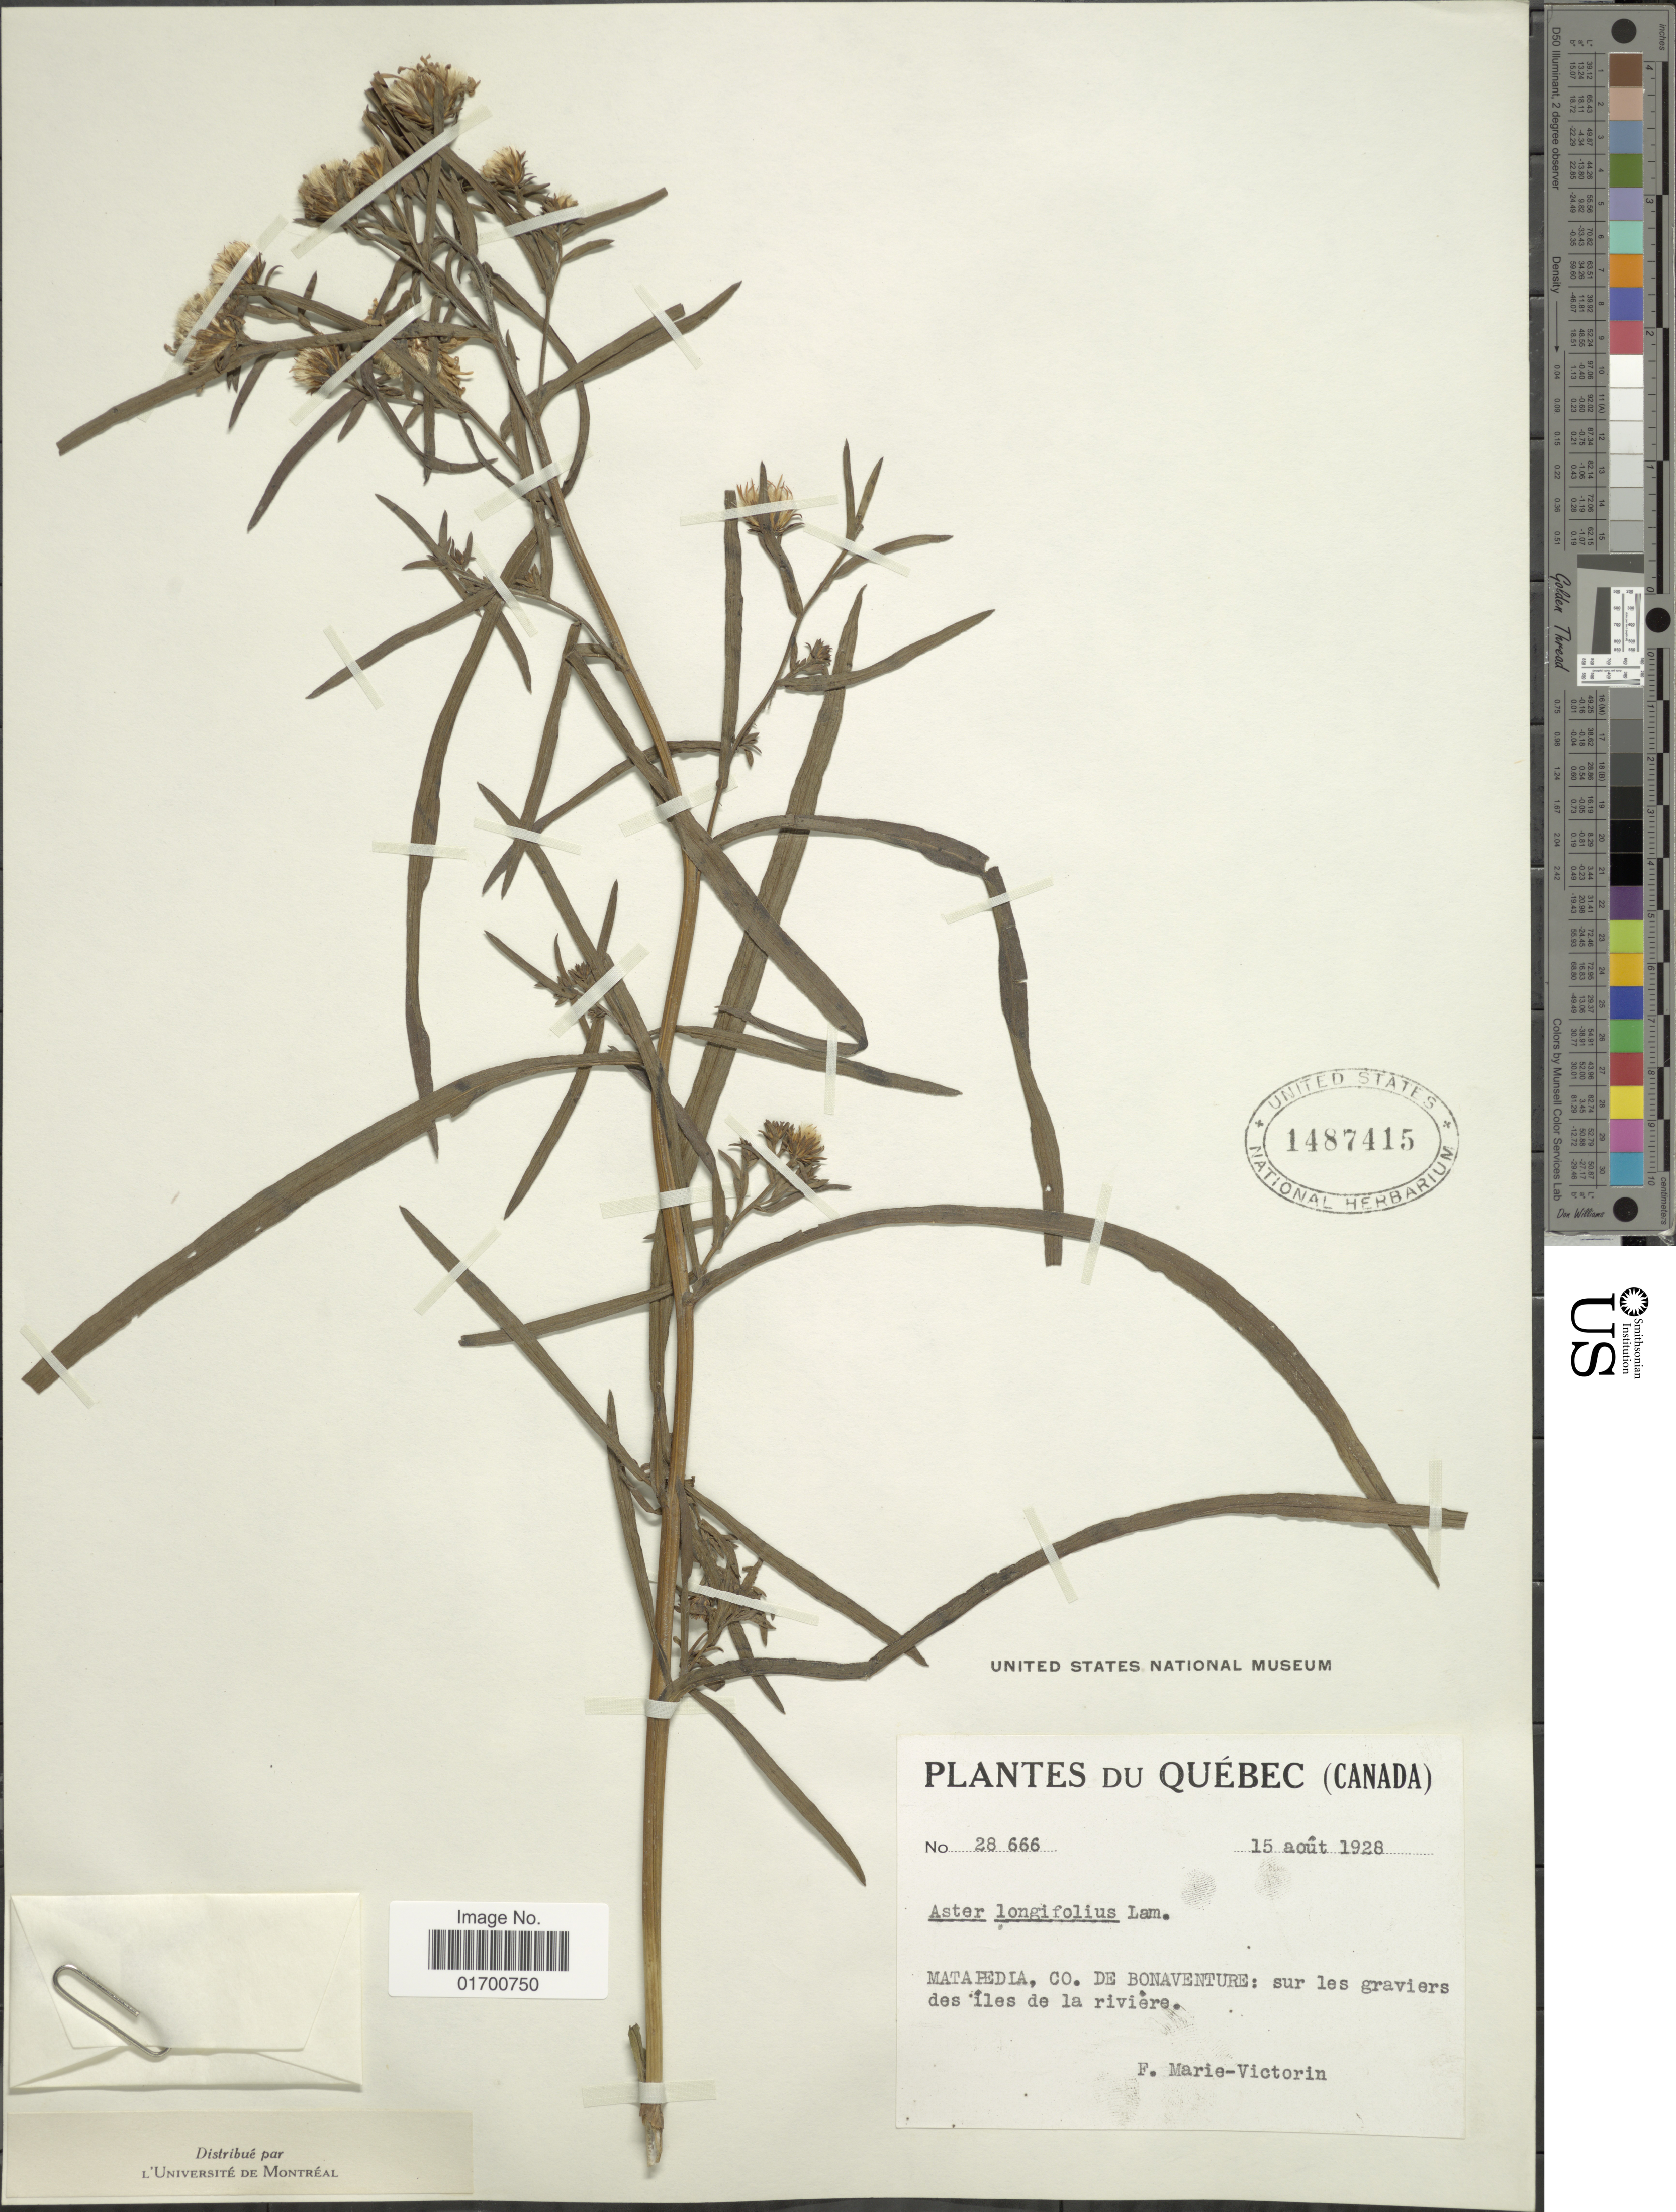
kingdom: Plantae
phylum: Tracheophyta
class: Magnoliopsida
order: Asterales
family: Asteraceae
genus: Symphyotrichum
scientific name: Symphyotrichum longifolium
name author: (Lam.) G.L. Nesom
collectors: F. Marie-Victorin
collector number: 28 666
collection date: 1928-08-15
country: Canada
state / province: Quebec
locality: Matapedia, Co., De Bonaventure: sur les graviers des fles de la riviere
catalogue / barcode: US 1487415